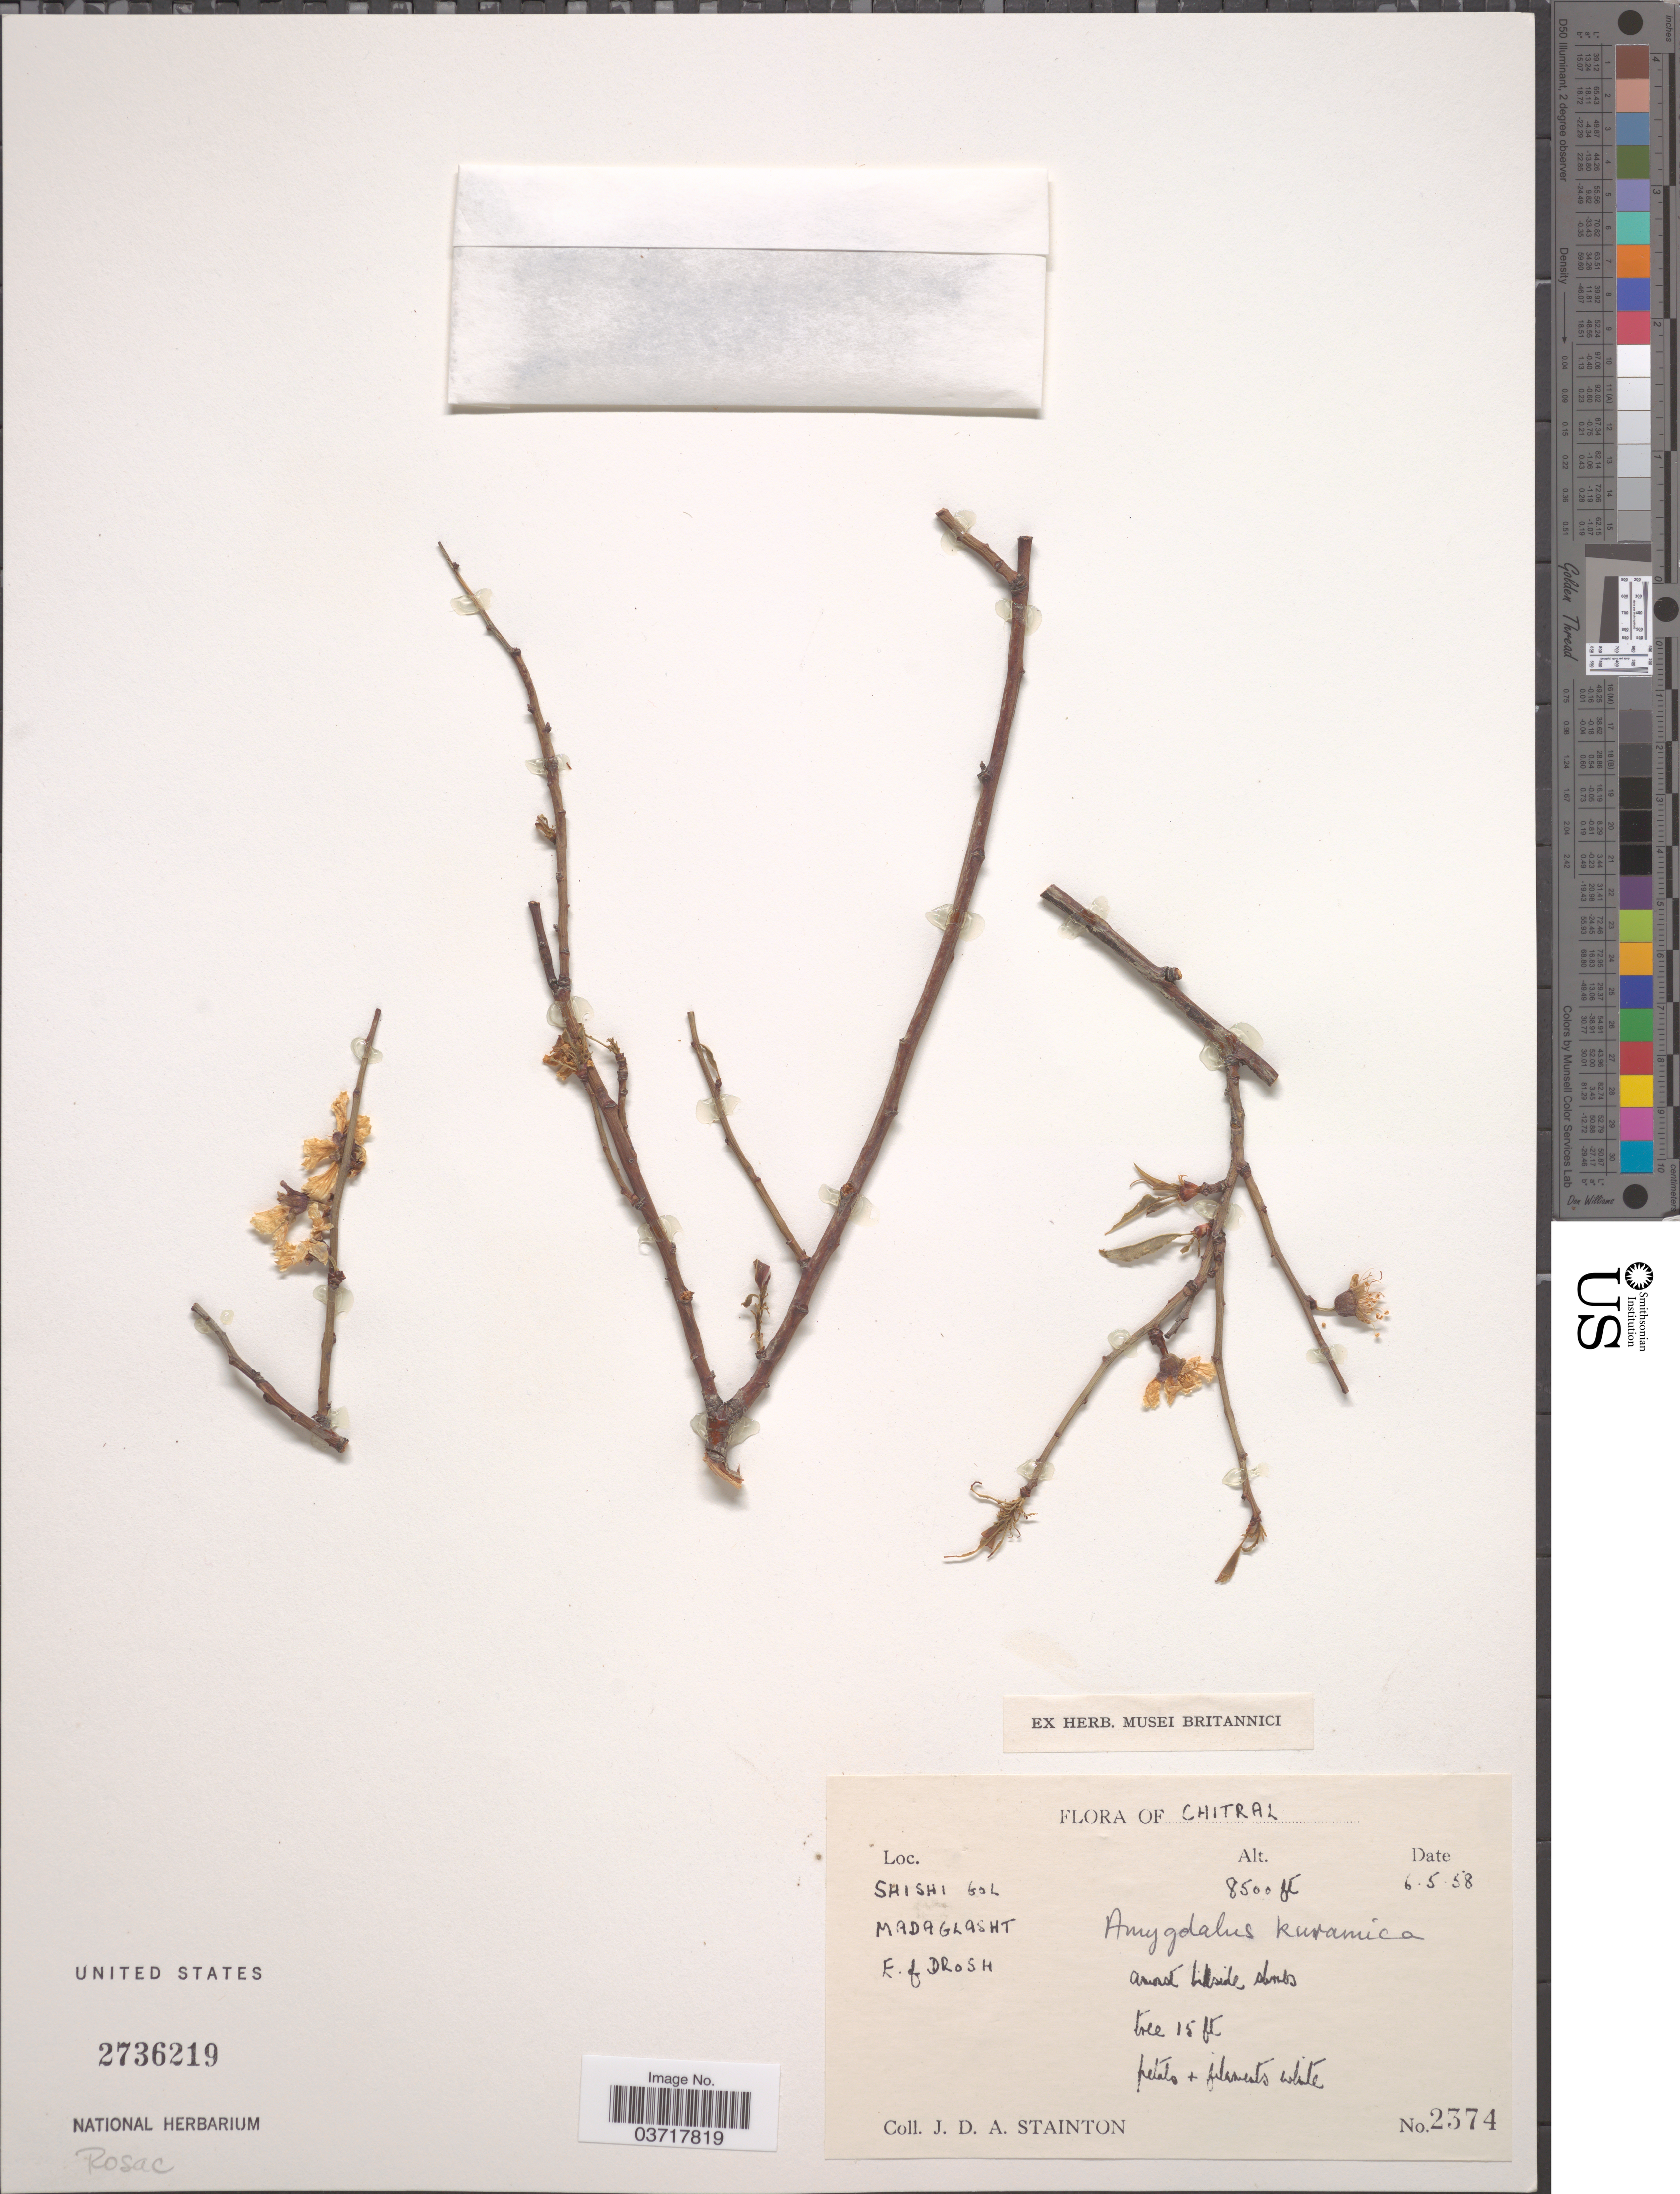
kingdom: Plantae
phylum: Tracheophyta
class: Magnoliopsida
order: Rosales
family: Rosaceae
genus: Prunus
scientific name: Prunus kuramica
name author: (Korsh.) Kitam.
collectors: J. Stainton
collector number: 2374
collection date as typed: Transcribed d/m/y: 6/5/58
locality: Chitral. Shishi Gol. Madaglasht E. of Drosh.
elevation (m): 2591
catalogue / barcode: US 2736219